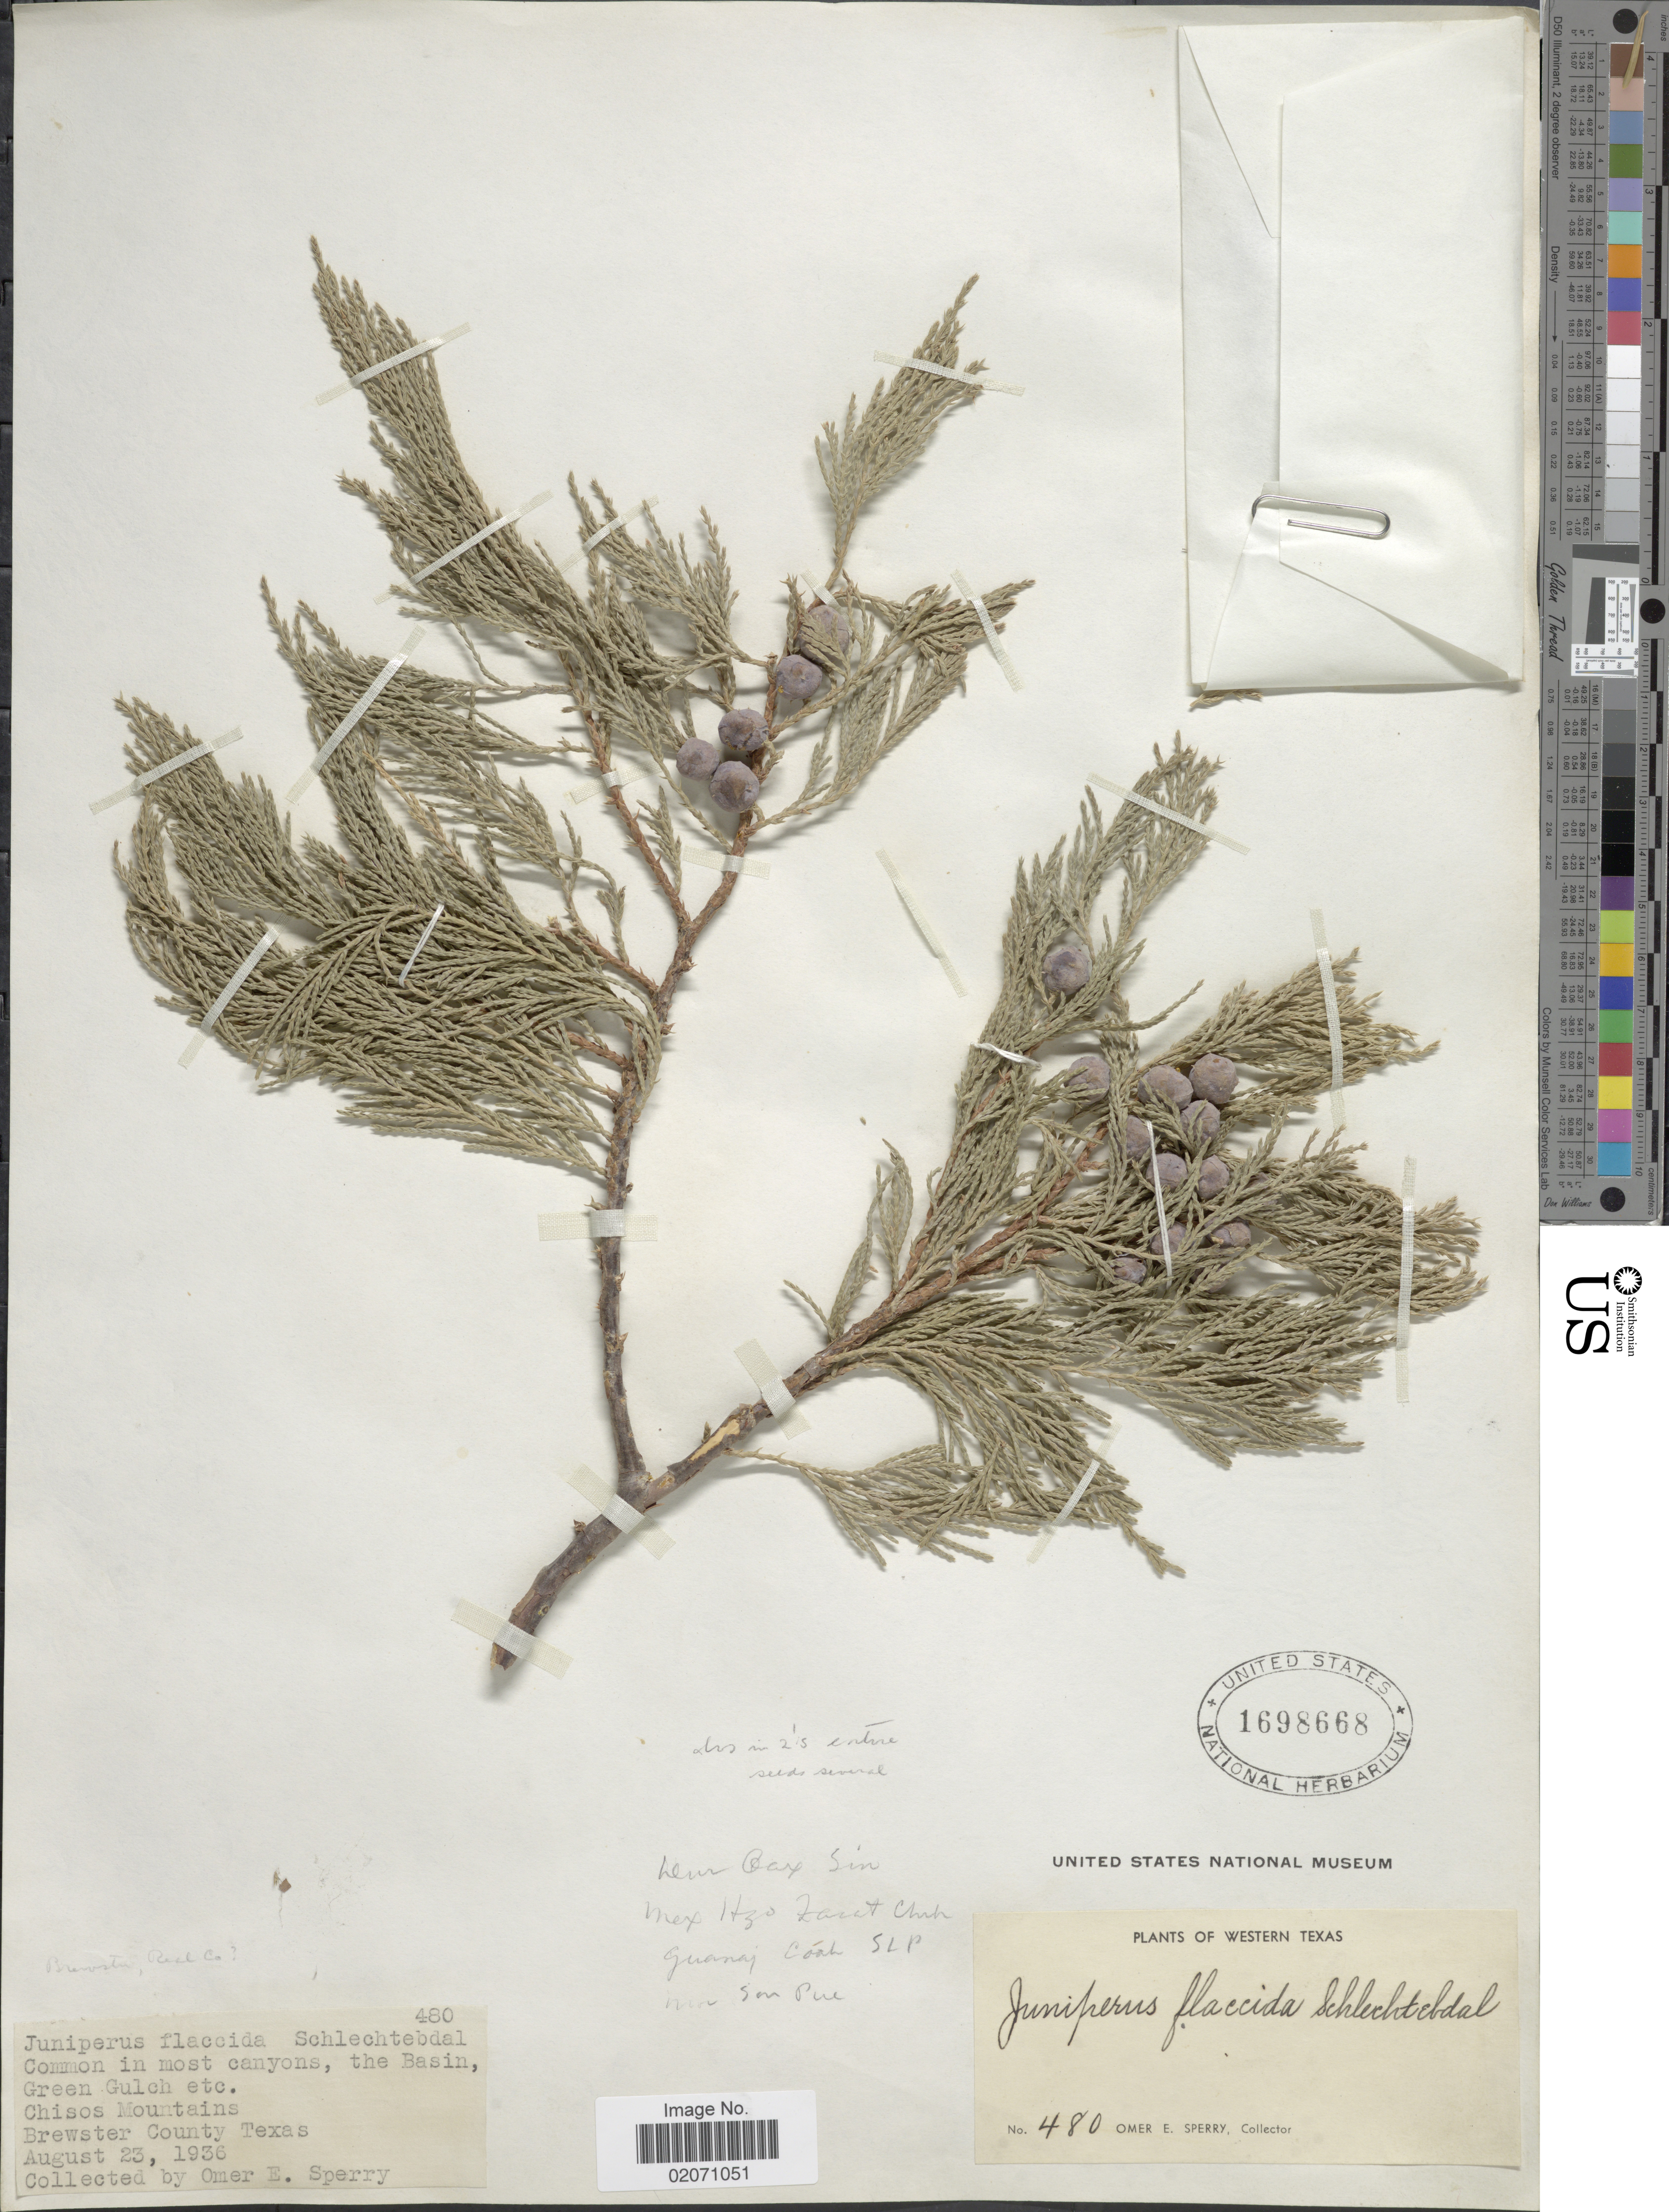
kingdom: Plantae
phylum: Tracheophyta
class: Pinopsida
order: Pinales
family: Cupressaceae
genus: Juniperus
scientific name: Juniperus flaccida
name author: Schltdl.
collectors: O. E. Sperry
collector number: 480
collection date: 1936-08-23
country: United States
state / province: Texas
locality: Western texas, The Basin, Green Gulch etc. Chisos Mountains, Brewster County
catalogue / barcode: US 1698668